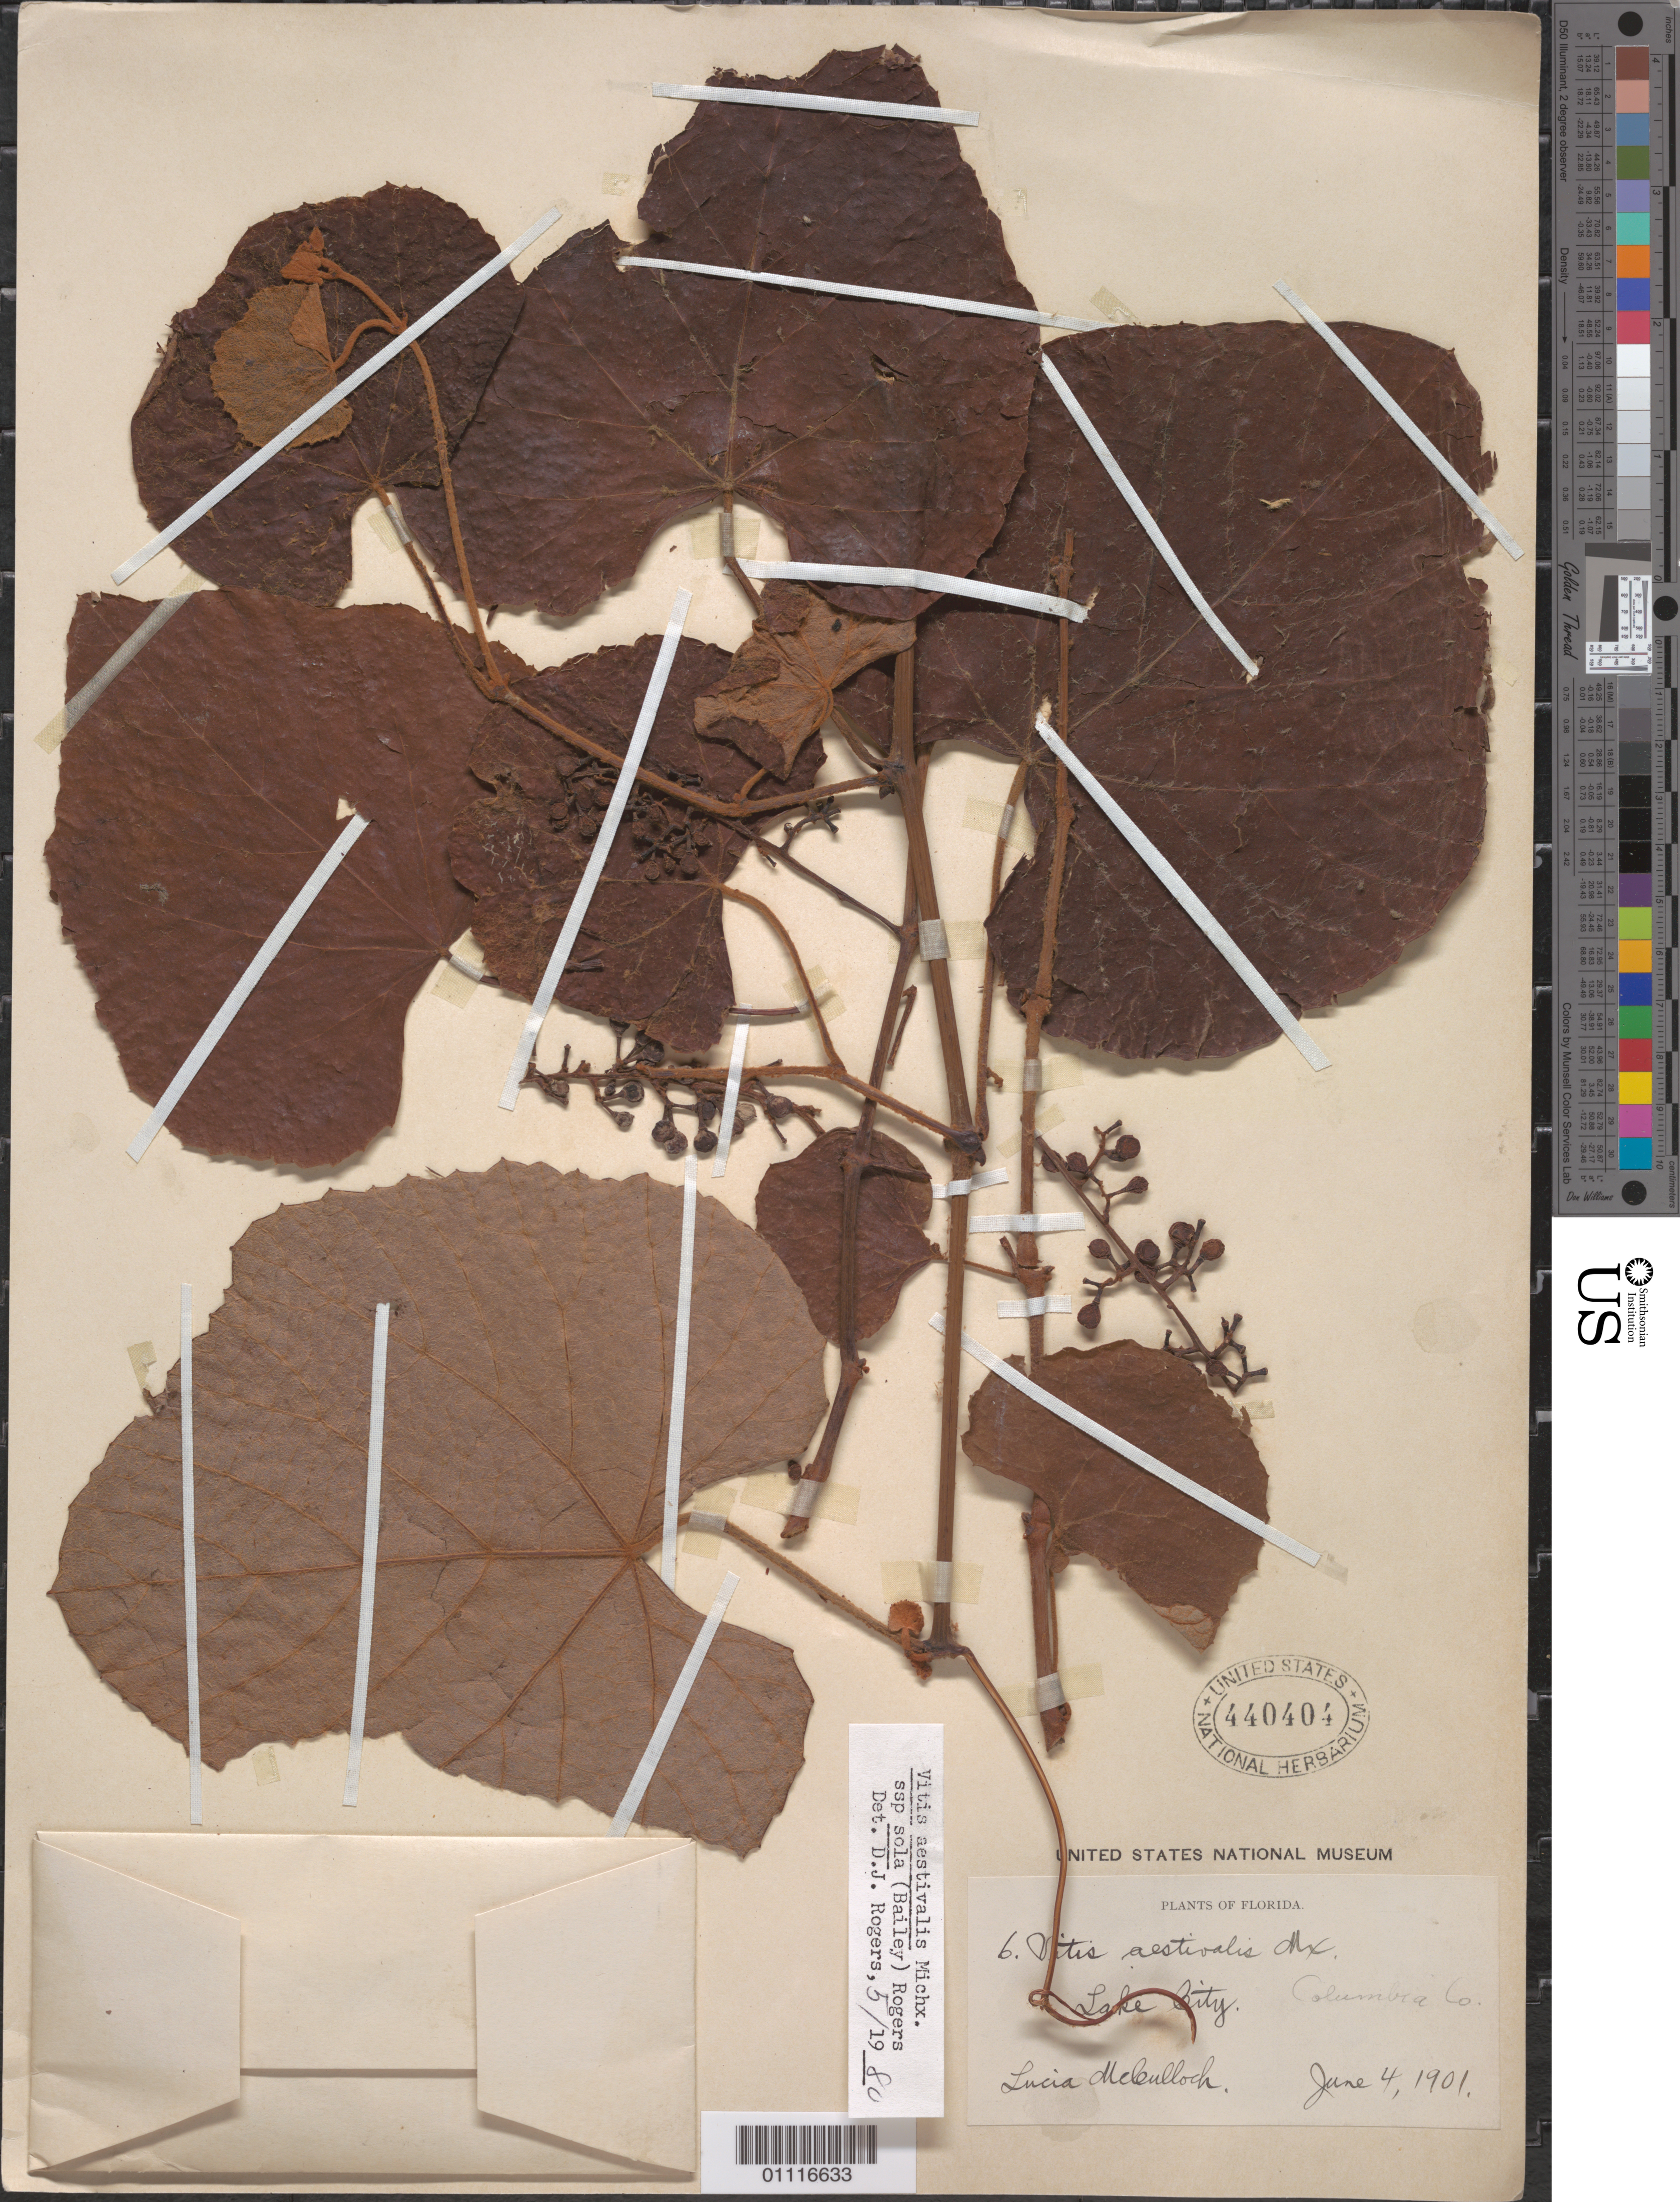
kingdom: Plantae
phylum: Tracheophyta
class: Magnoliopsida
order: Vitales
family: Vitaceae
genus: Vitis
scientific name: Vitis aestivalis subsp. sola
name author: (L.H. Bailey) W.M. Rogers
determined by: Rogers, D. J.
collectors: L. McCulloch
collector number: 6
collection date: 1901-06-04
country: United States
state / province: Florida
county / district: Columbia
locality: Lake City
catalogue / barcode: US 440404